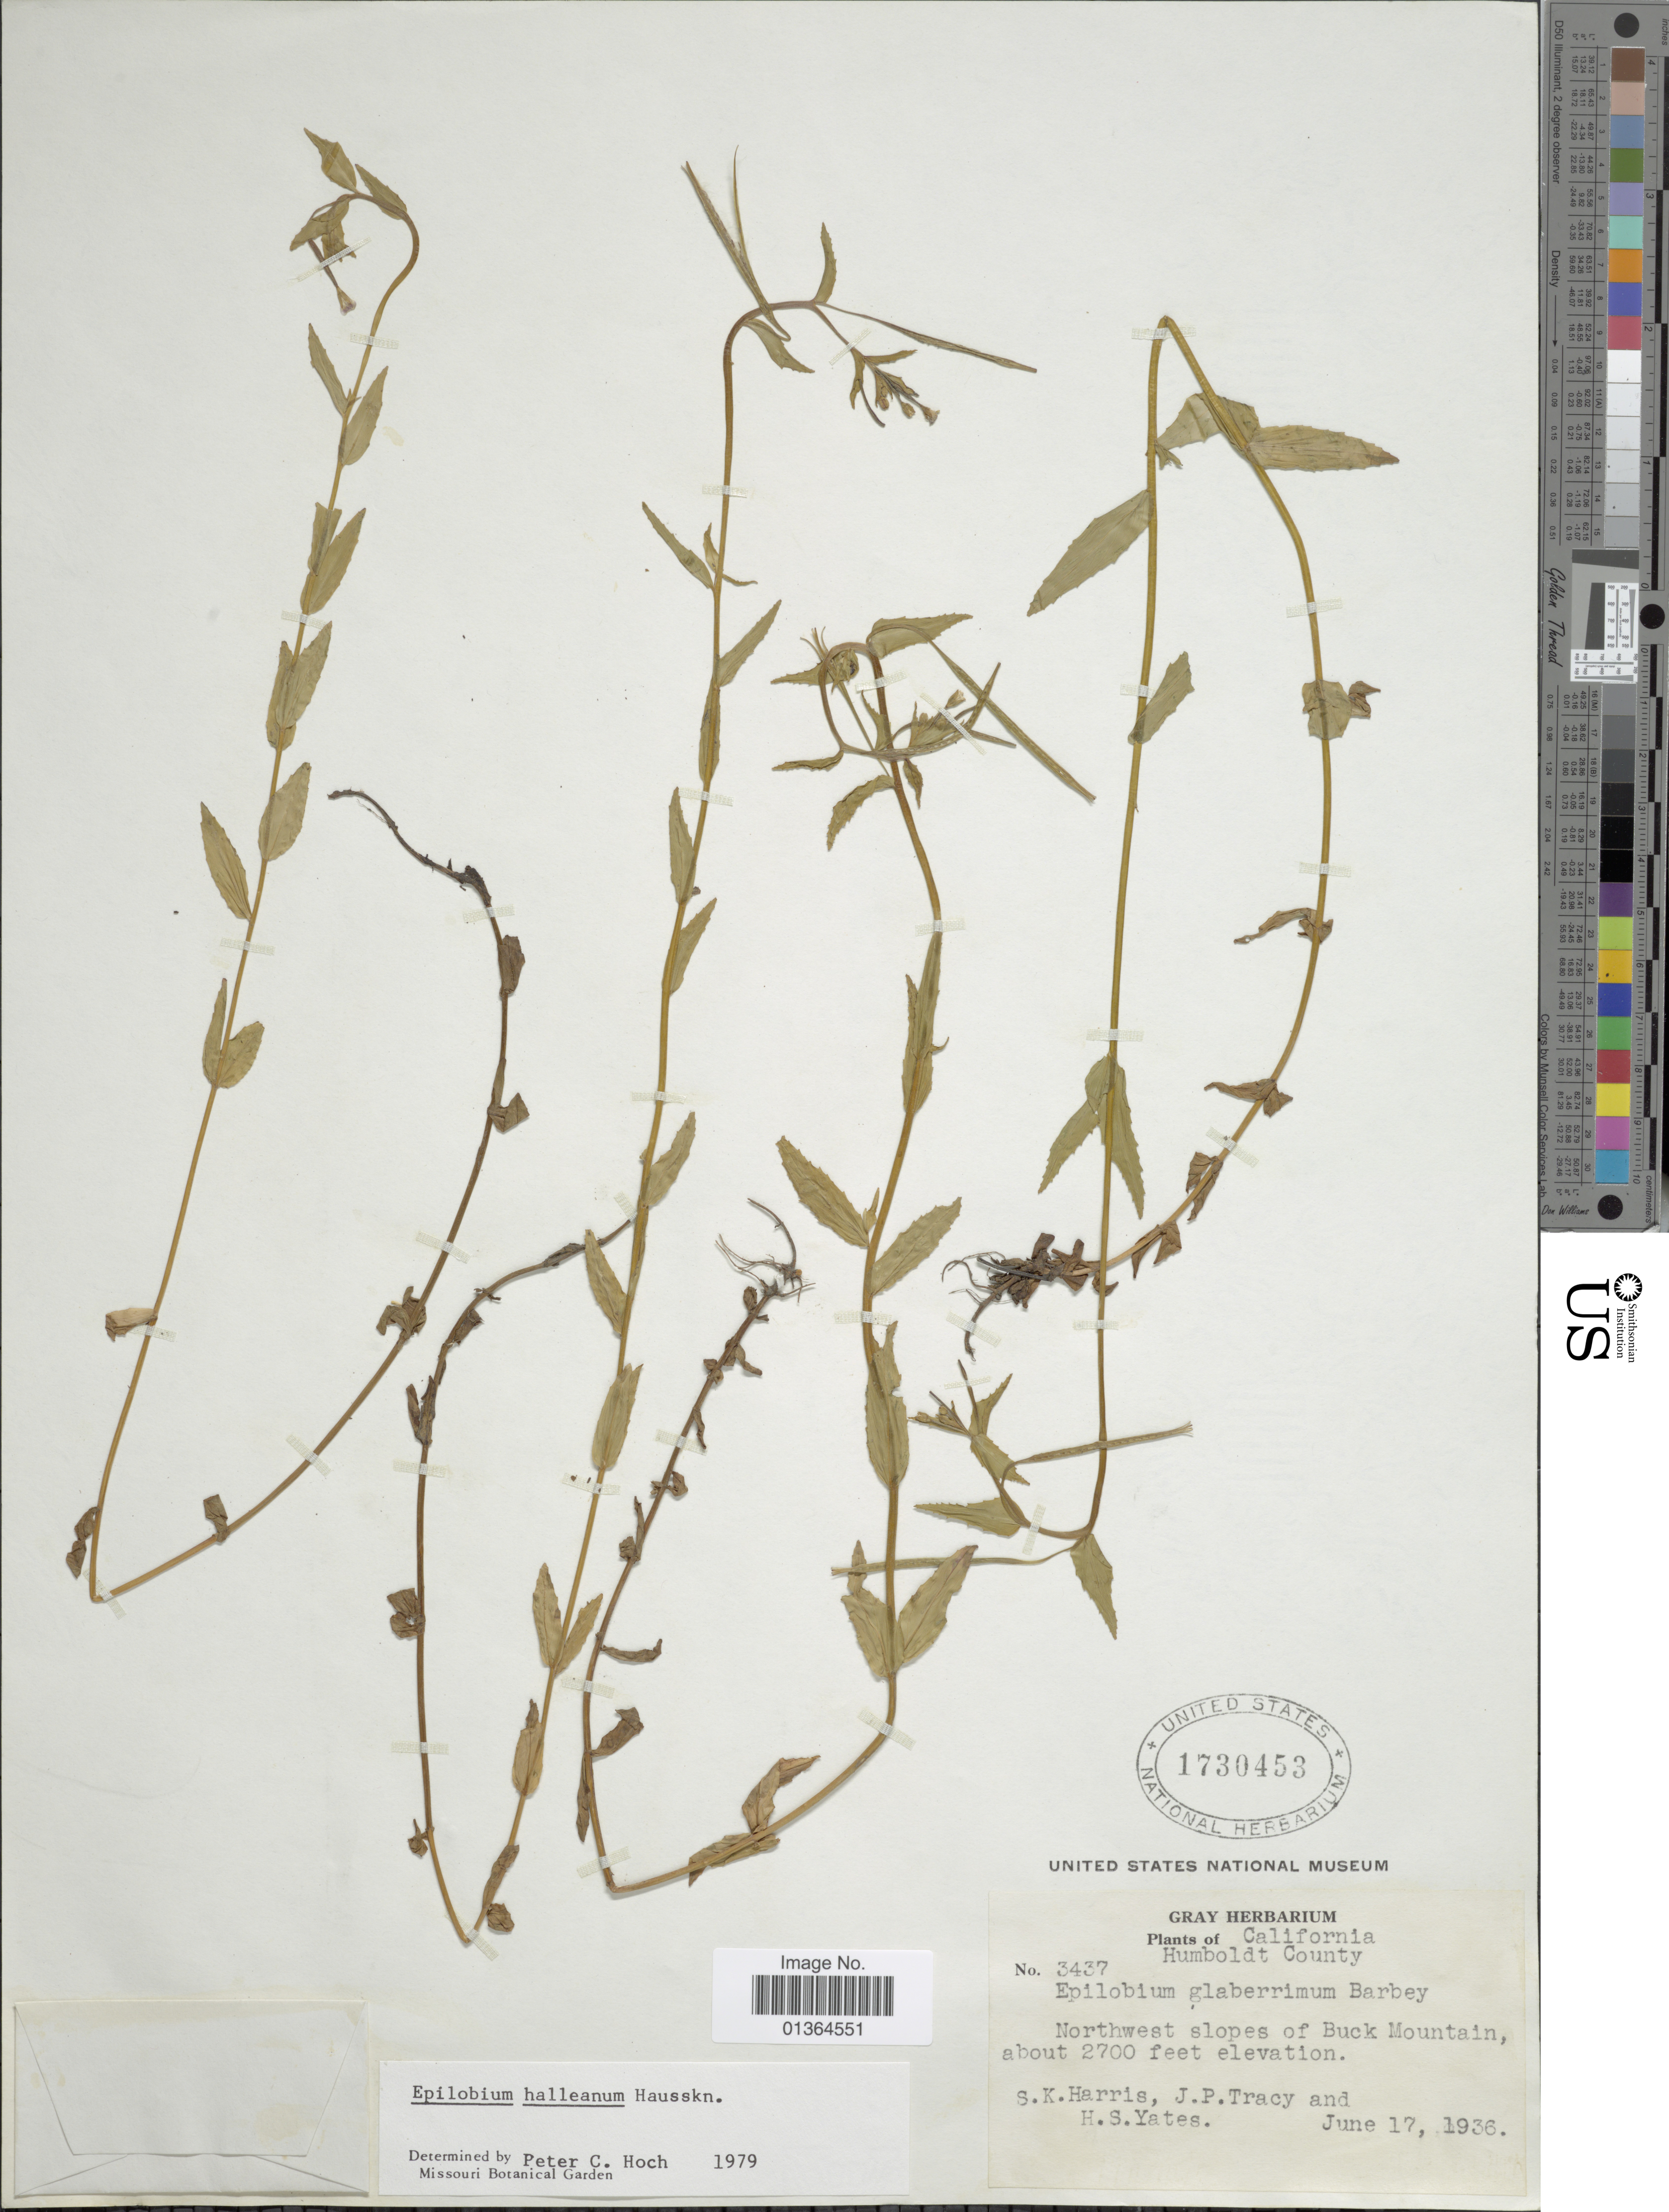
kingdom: Plantae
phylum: Tracheophyta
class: Magnoliopsida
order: Myrtales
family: Onagraceae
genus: Epilobium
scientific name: Epilobium hallianum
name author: Hausskn.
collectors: S. K. Harris, J. Tracy & H. S. Yates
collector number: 3437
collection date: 1936-06-17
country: United States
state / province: California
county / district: Humboldt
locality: Humboldt County. Northwestern slopes of Buck Mountain.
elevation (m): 823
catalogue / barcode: US 1730453